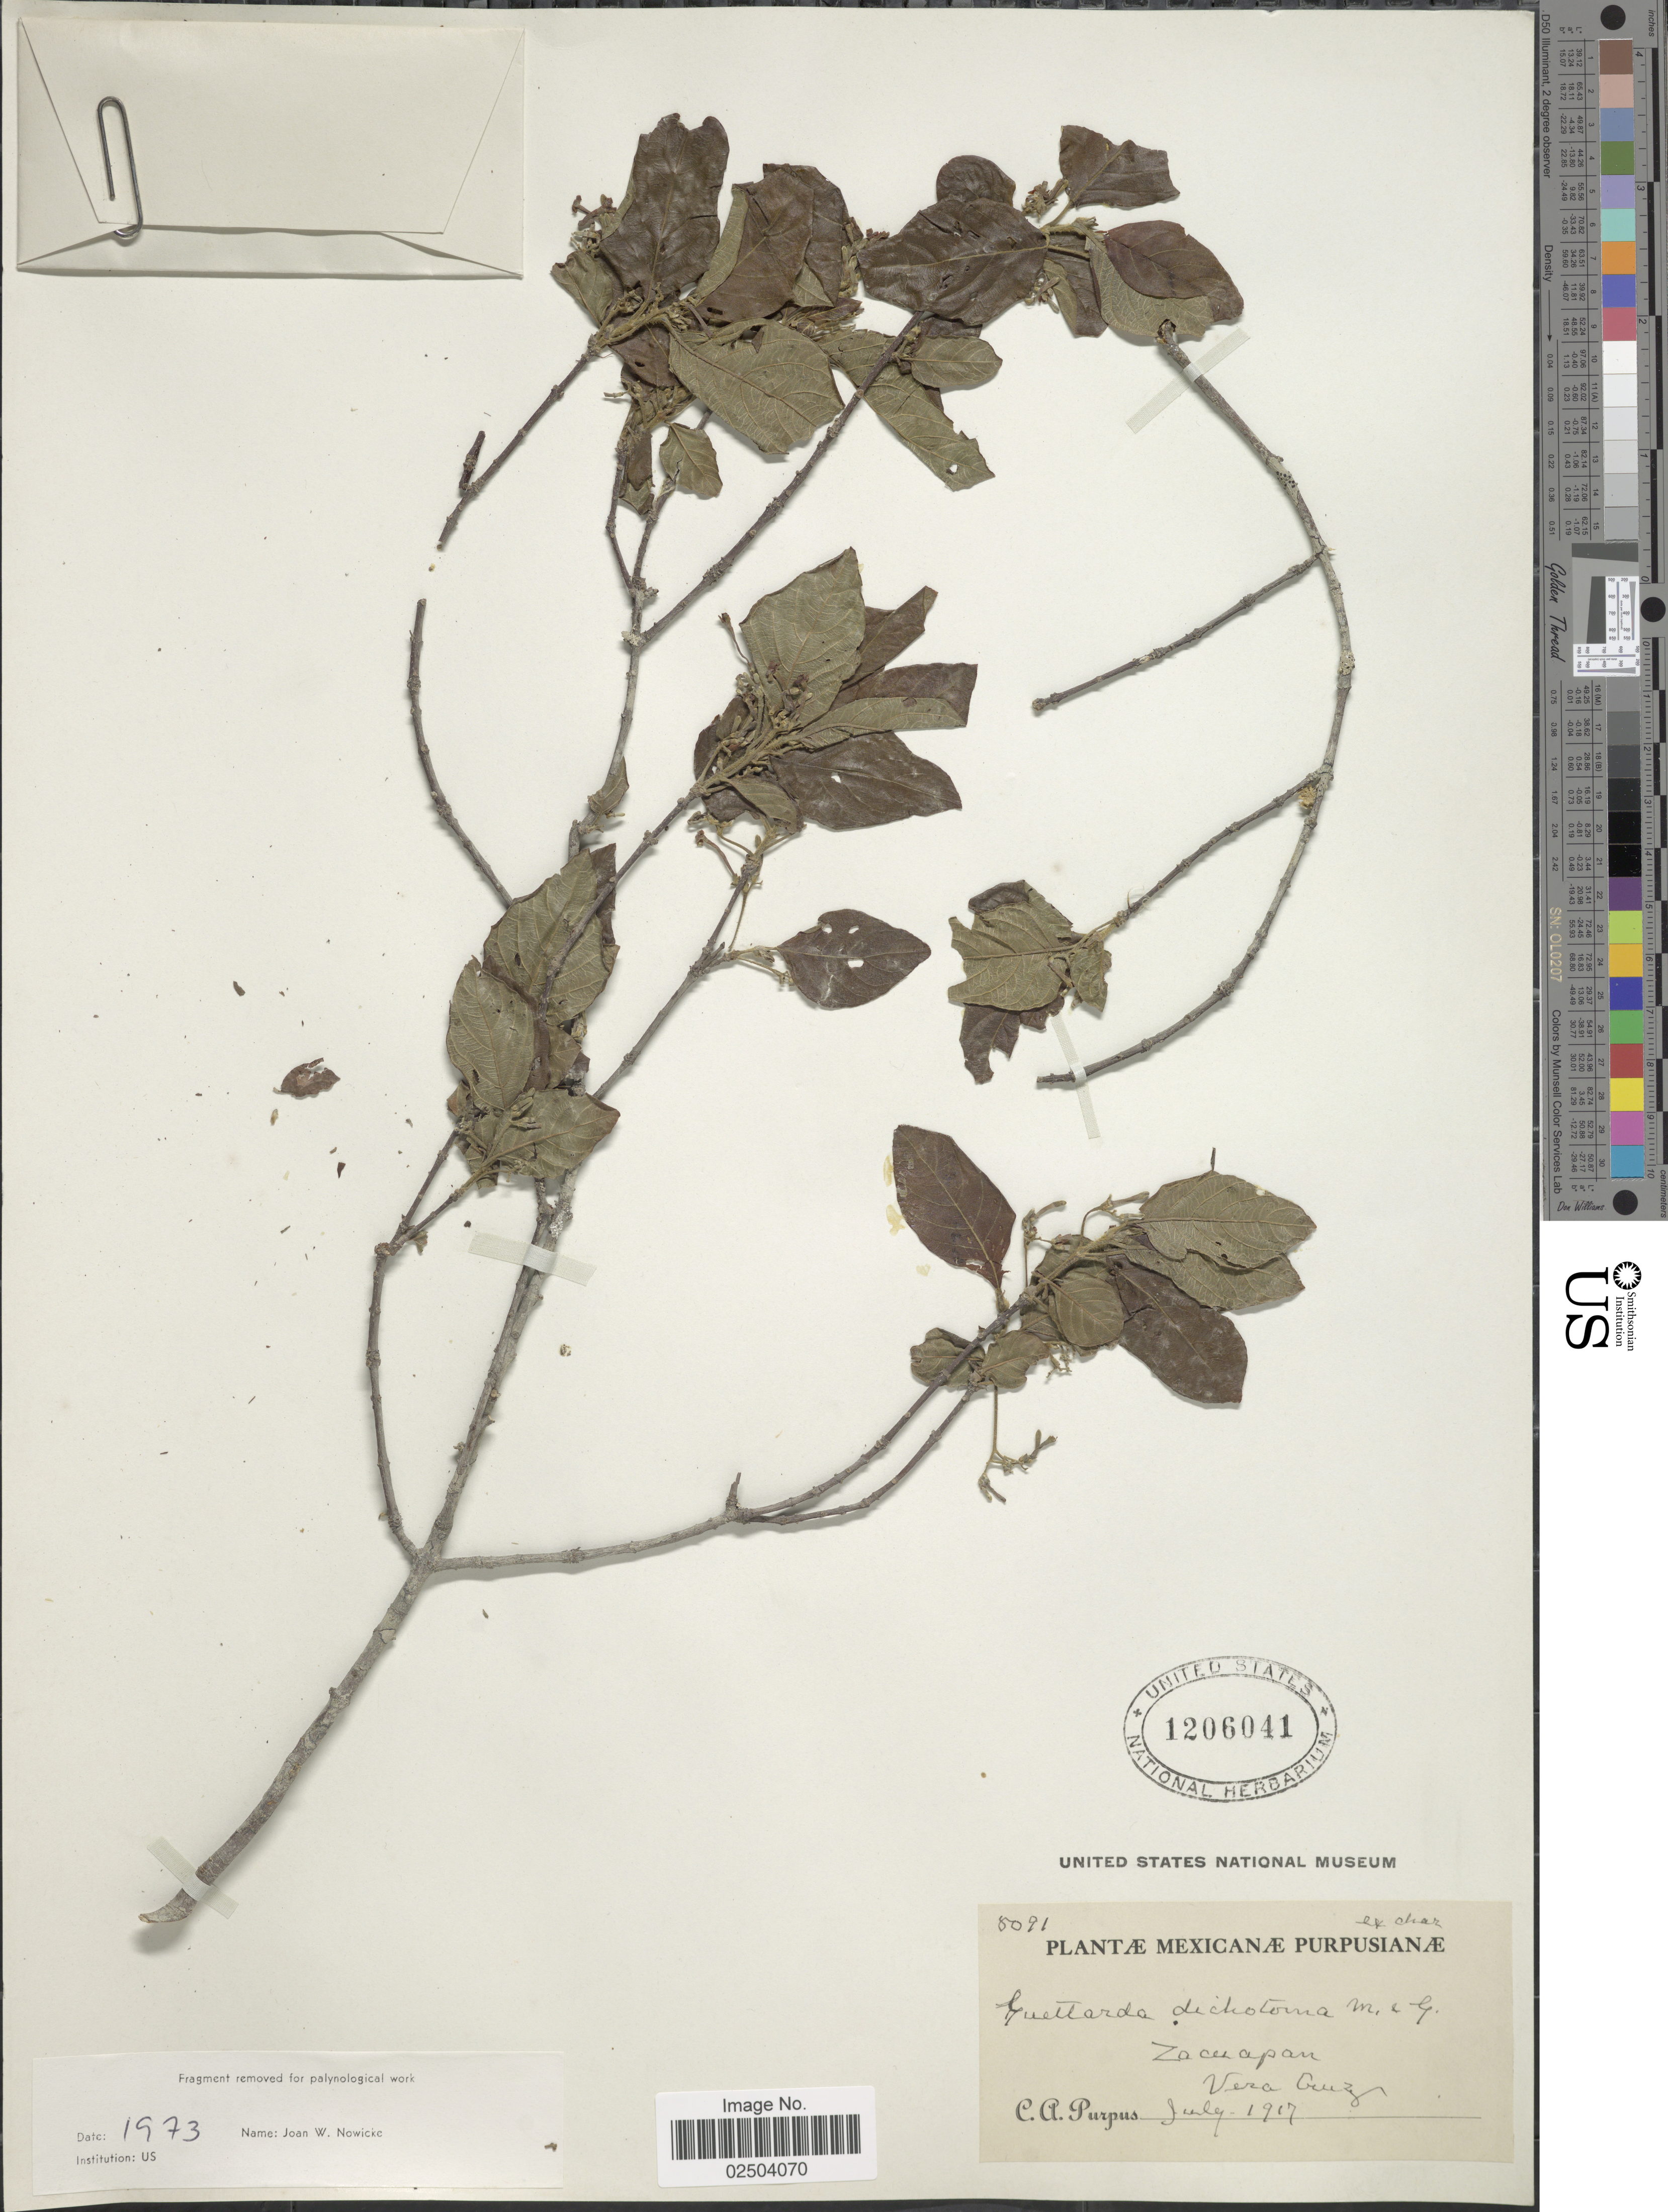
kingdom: Plantae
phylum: Tracheophyta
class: Magnoliopsida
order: Gentianales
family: Rubiaceae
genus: Guettarda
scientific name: Guettarda dichotoma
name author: M. Martens & Galeotti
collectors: C. A. Purpus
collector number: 5091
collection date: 1917-07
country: Mexico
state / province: Veracruz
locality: Zacuapan. Vera Cruz.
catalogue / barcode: US 1206041